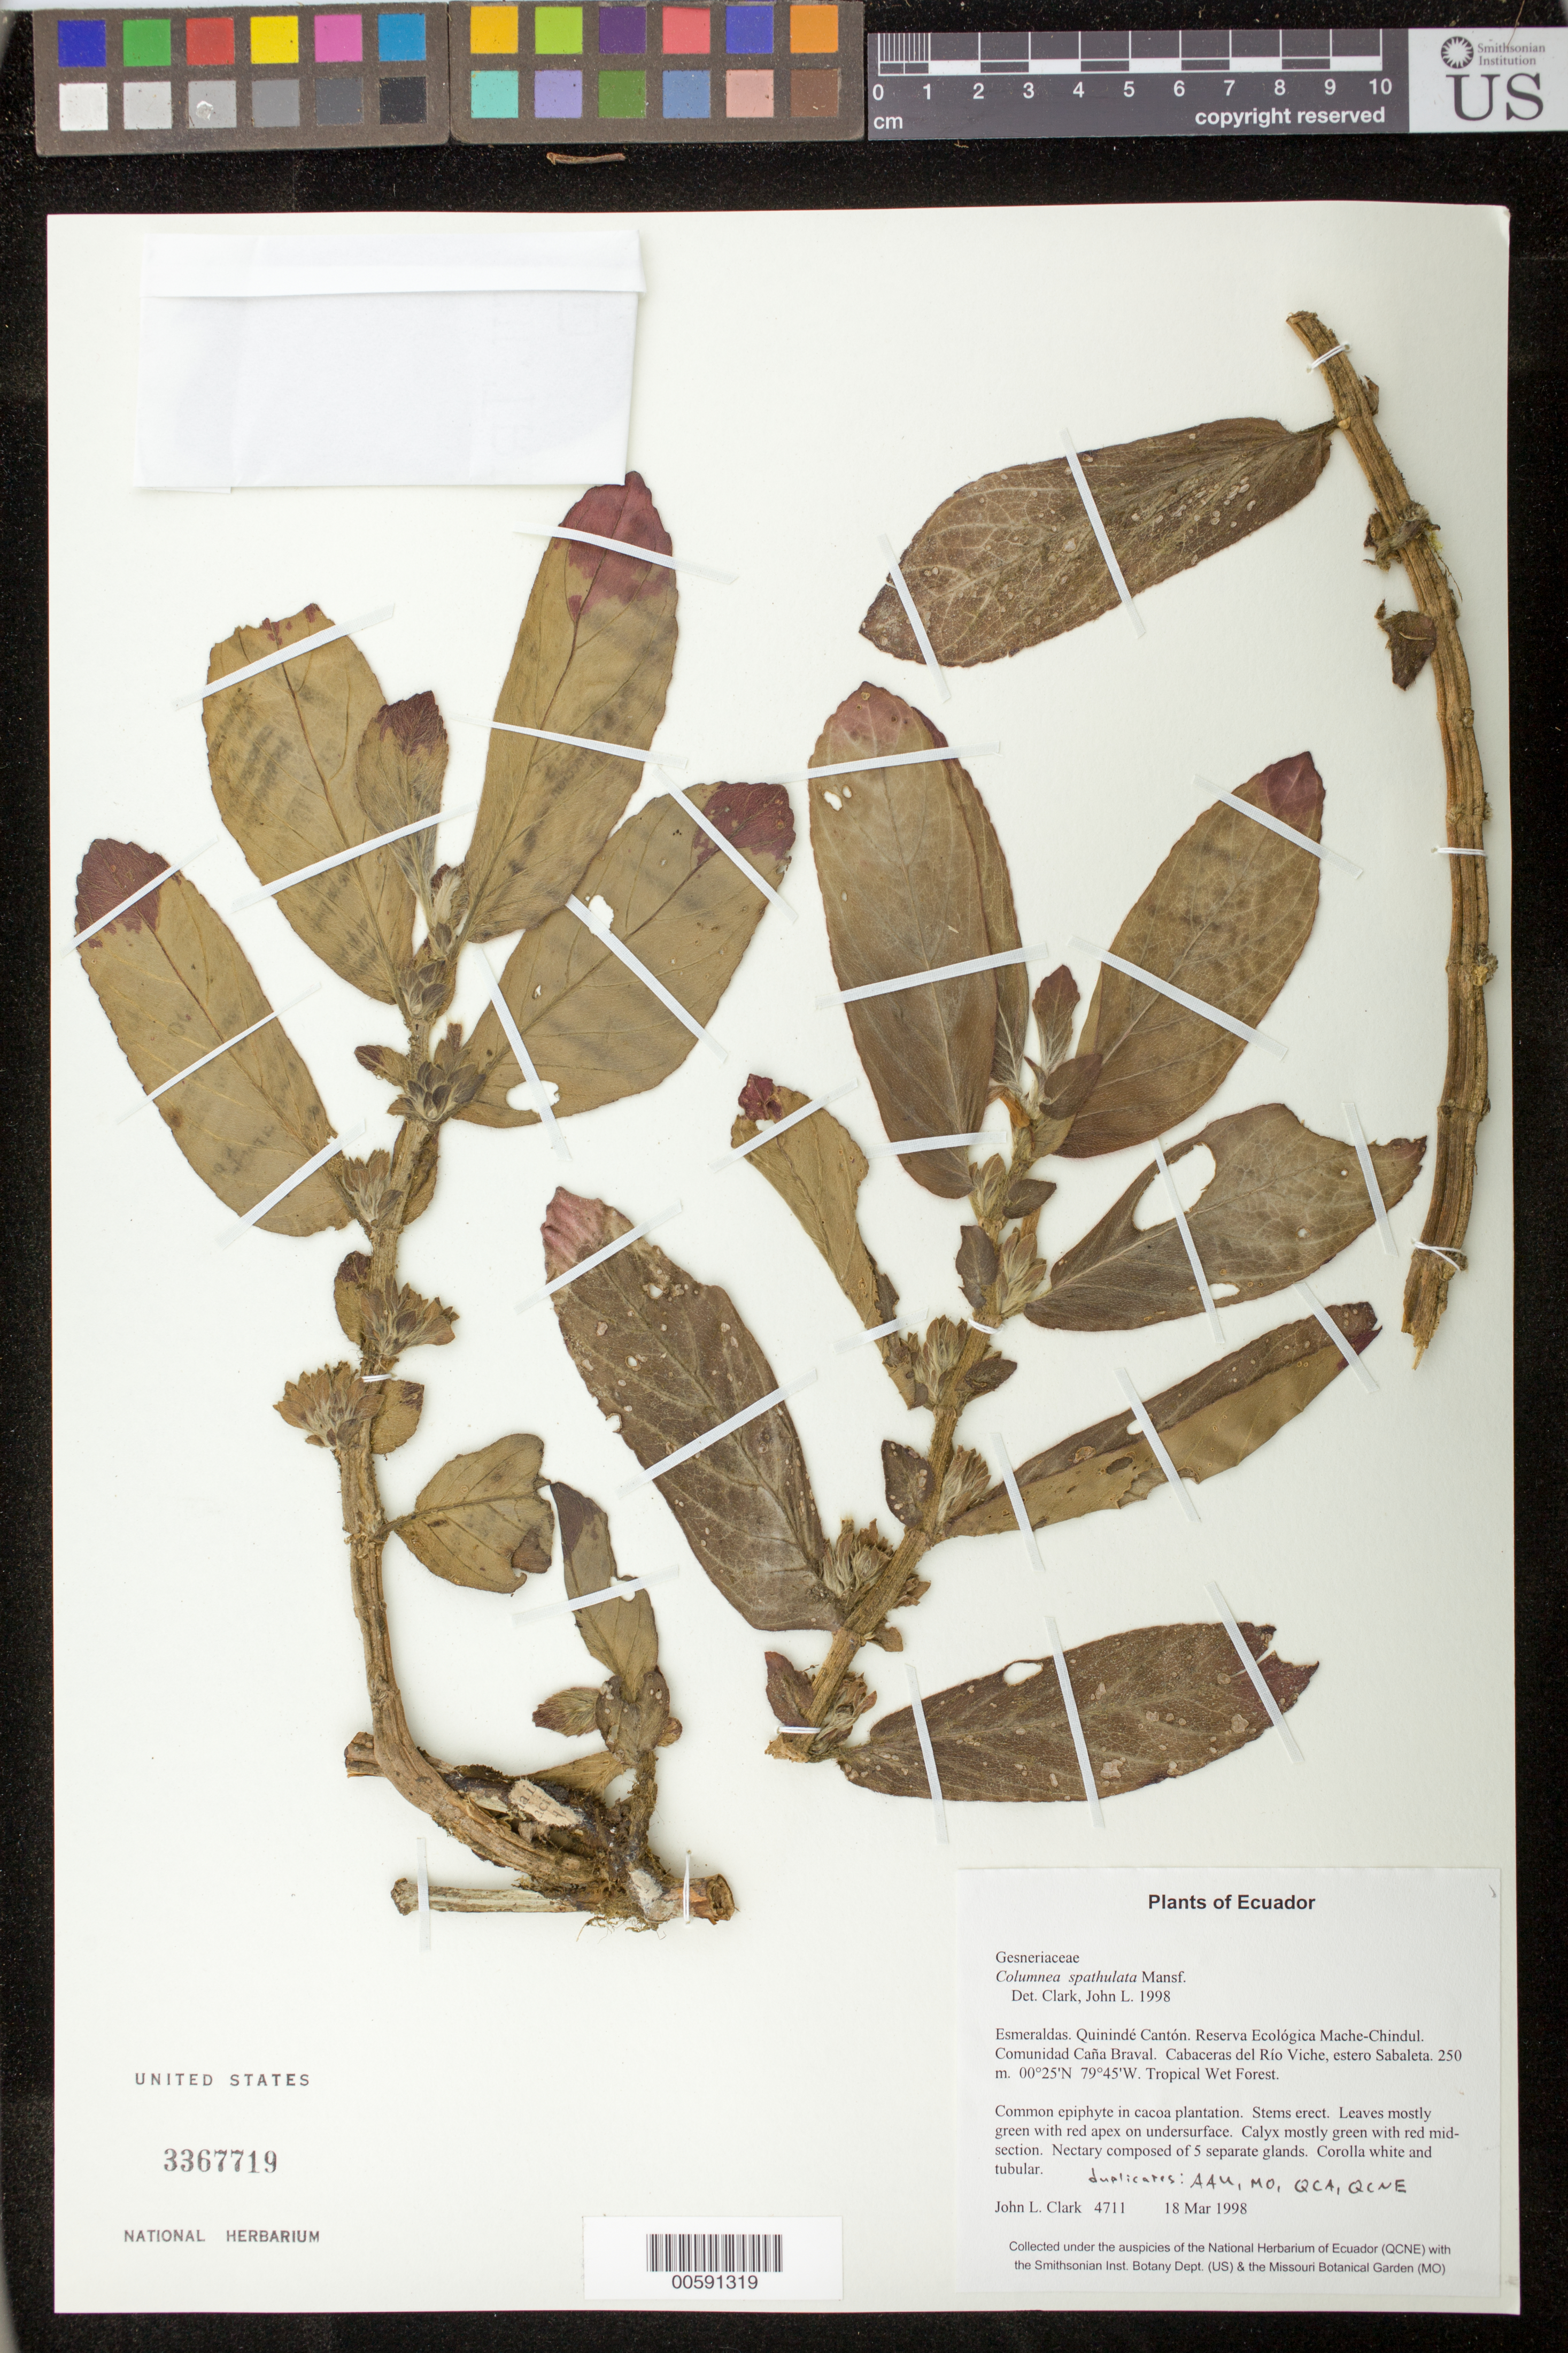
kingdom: Plantae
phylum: Tracheophyta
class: Magnoliopsida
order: Lamiales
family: Gesneriaceae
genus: Columnea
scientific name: Columnea spathulata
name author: Mansf.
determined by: Clark, J. L., (SEL), The Marie Selby Botanical Garden (UNITED STATES)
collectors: J. L. Clark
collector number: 4711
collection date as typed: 18 Mar 1998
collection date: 1998-03-18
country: Ecuador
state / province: Esmeraldas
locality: Quinindé Cantón. Reserva Ecológica Mache-Chindul. Comunidad Caña Braval. Cabaceras del Río Viche, estero Sabaleta.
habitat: Tropical Wet Forest.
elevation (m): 250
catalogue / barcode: US 3367719